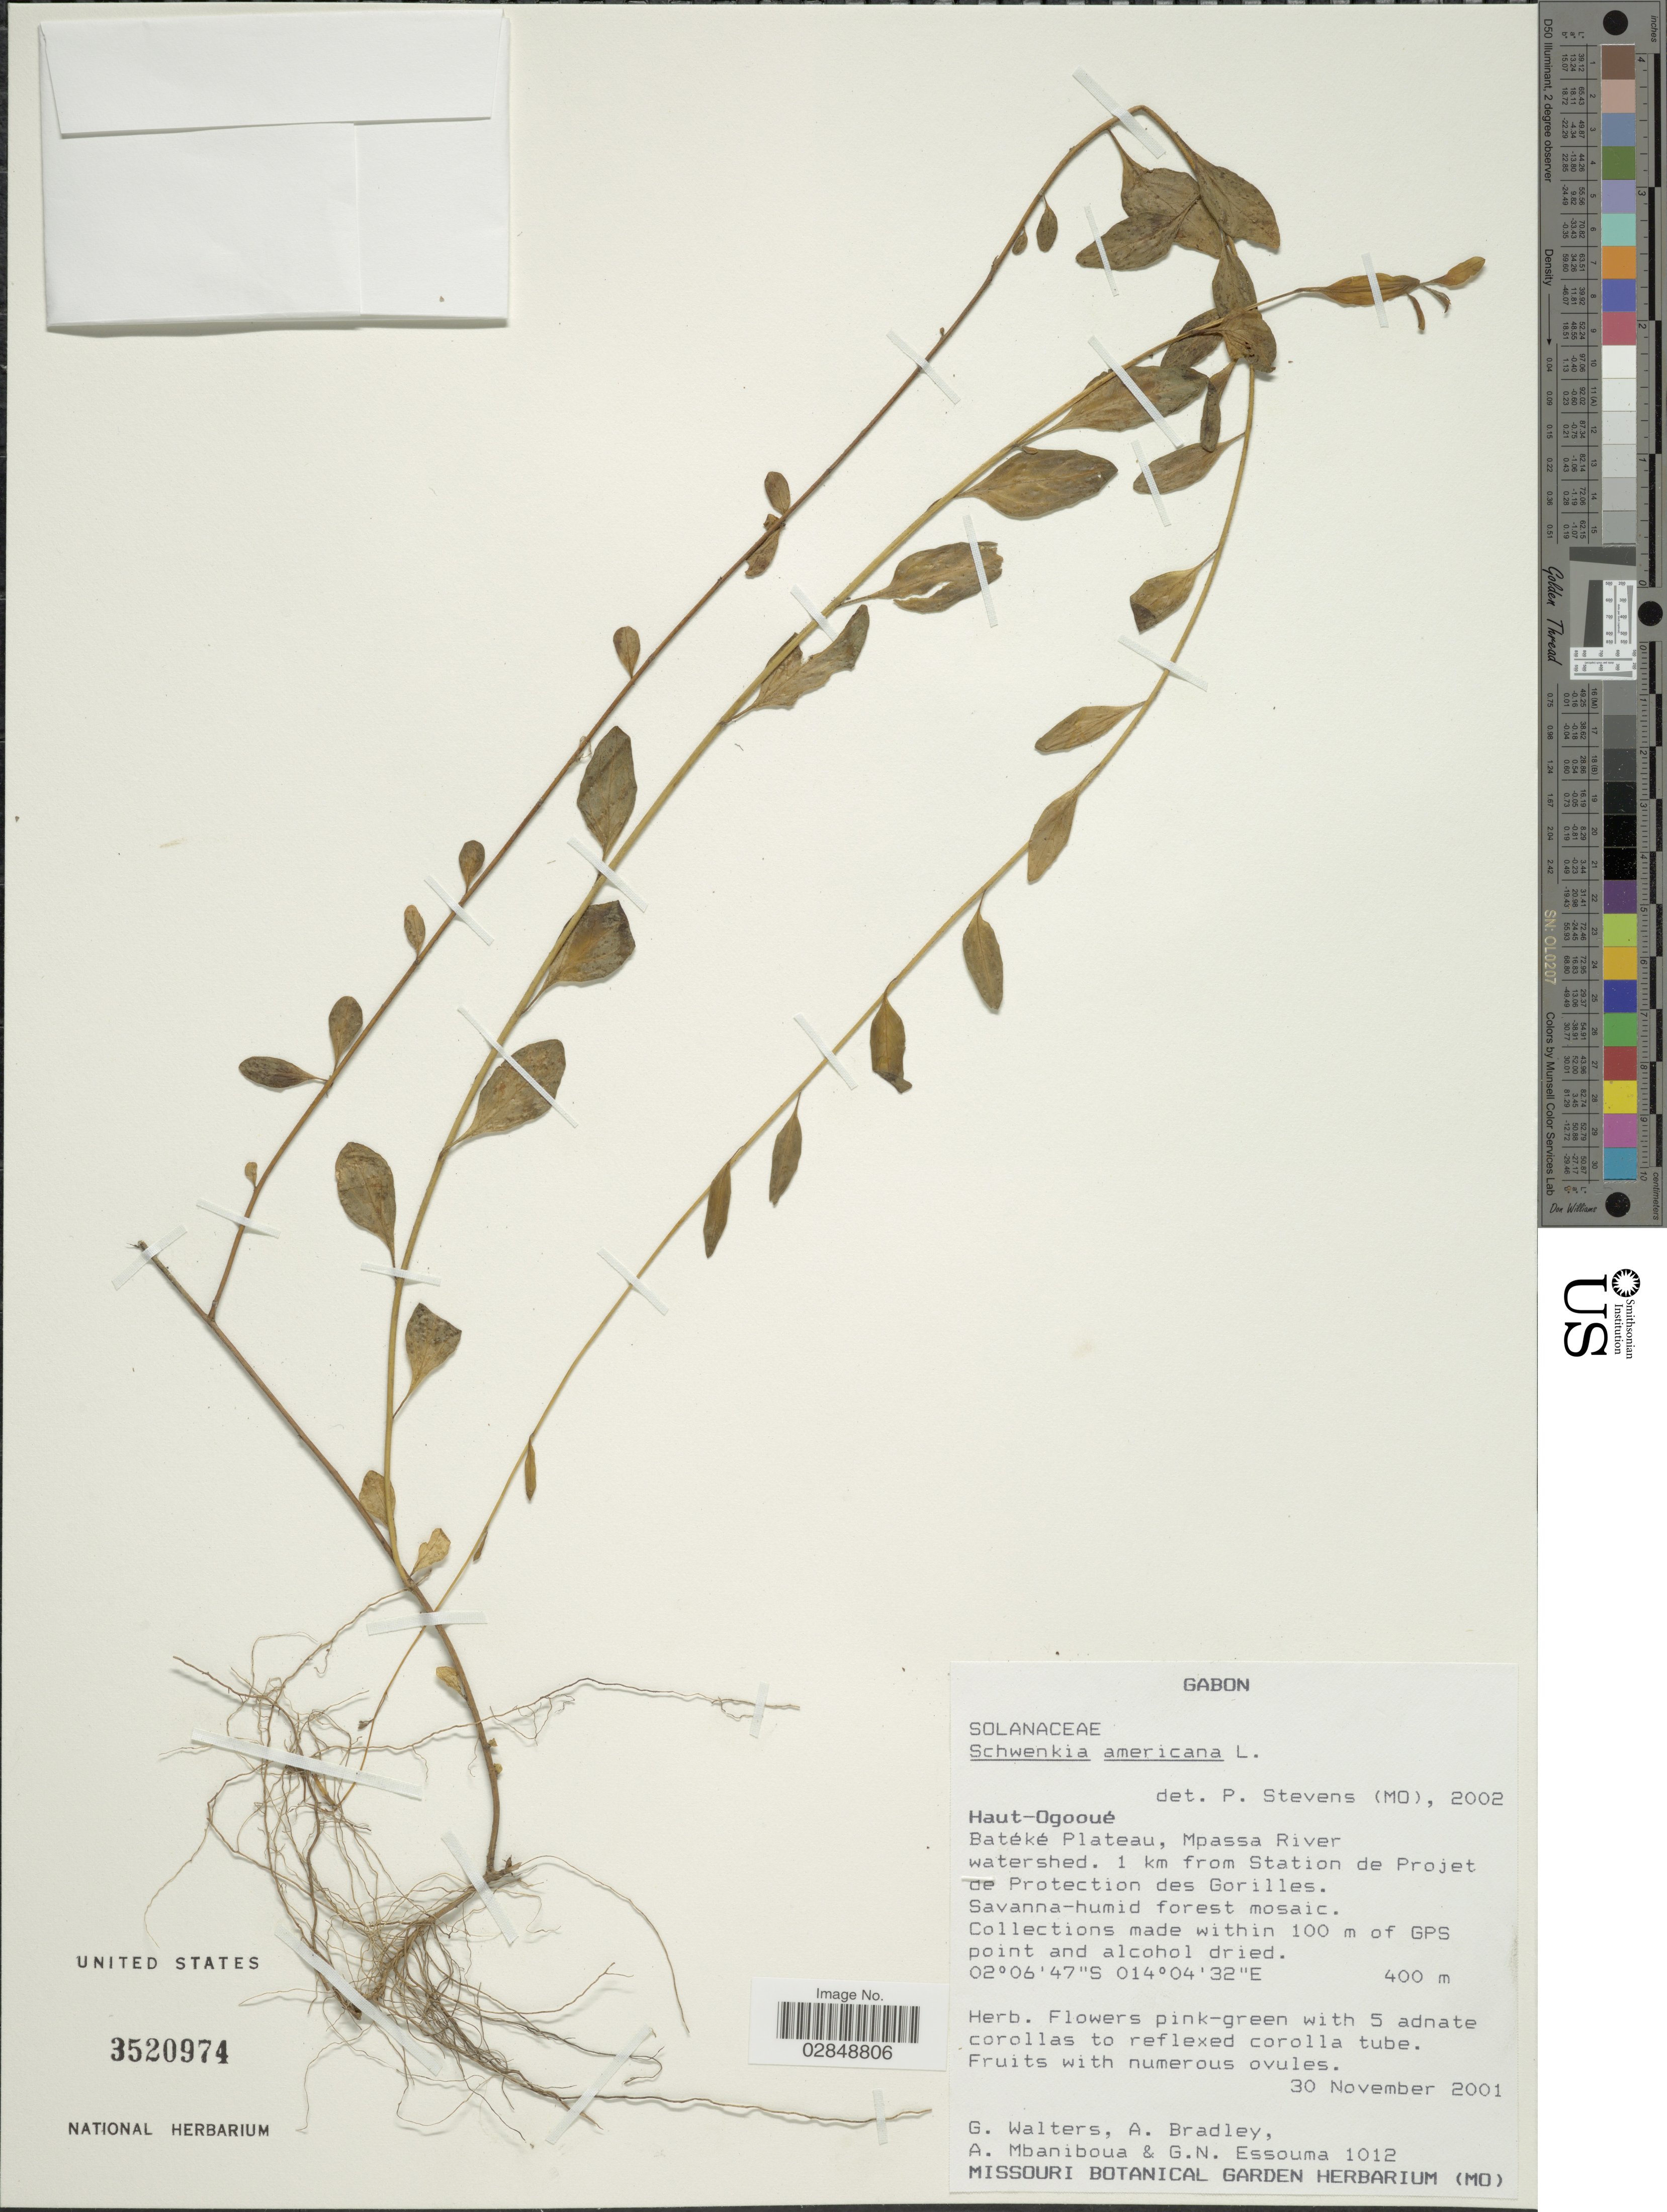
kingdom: Plantae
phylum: Tracheophyta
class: Magnoliopsida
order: Solanales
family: Solanaceae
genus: Schwenckia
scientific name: Schwenckia americana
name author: L.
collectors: G. Walters, A. F. Bradley, A. Mbaniboua & G. Essouma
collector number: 1012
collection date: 2001-11-30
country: Gabon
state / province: Haut-Ogooue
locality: Batéké Plateau, Mpassa River watershed. 1 km from Station de Projet de Protection des Gorilles.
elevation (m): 400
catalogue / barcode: US 3520974